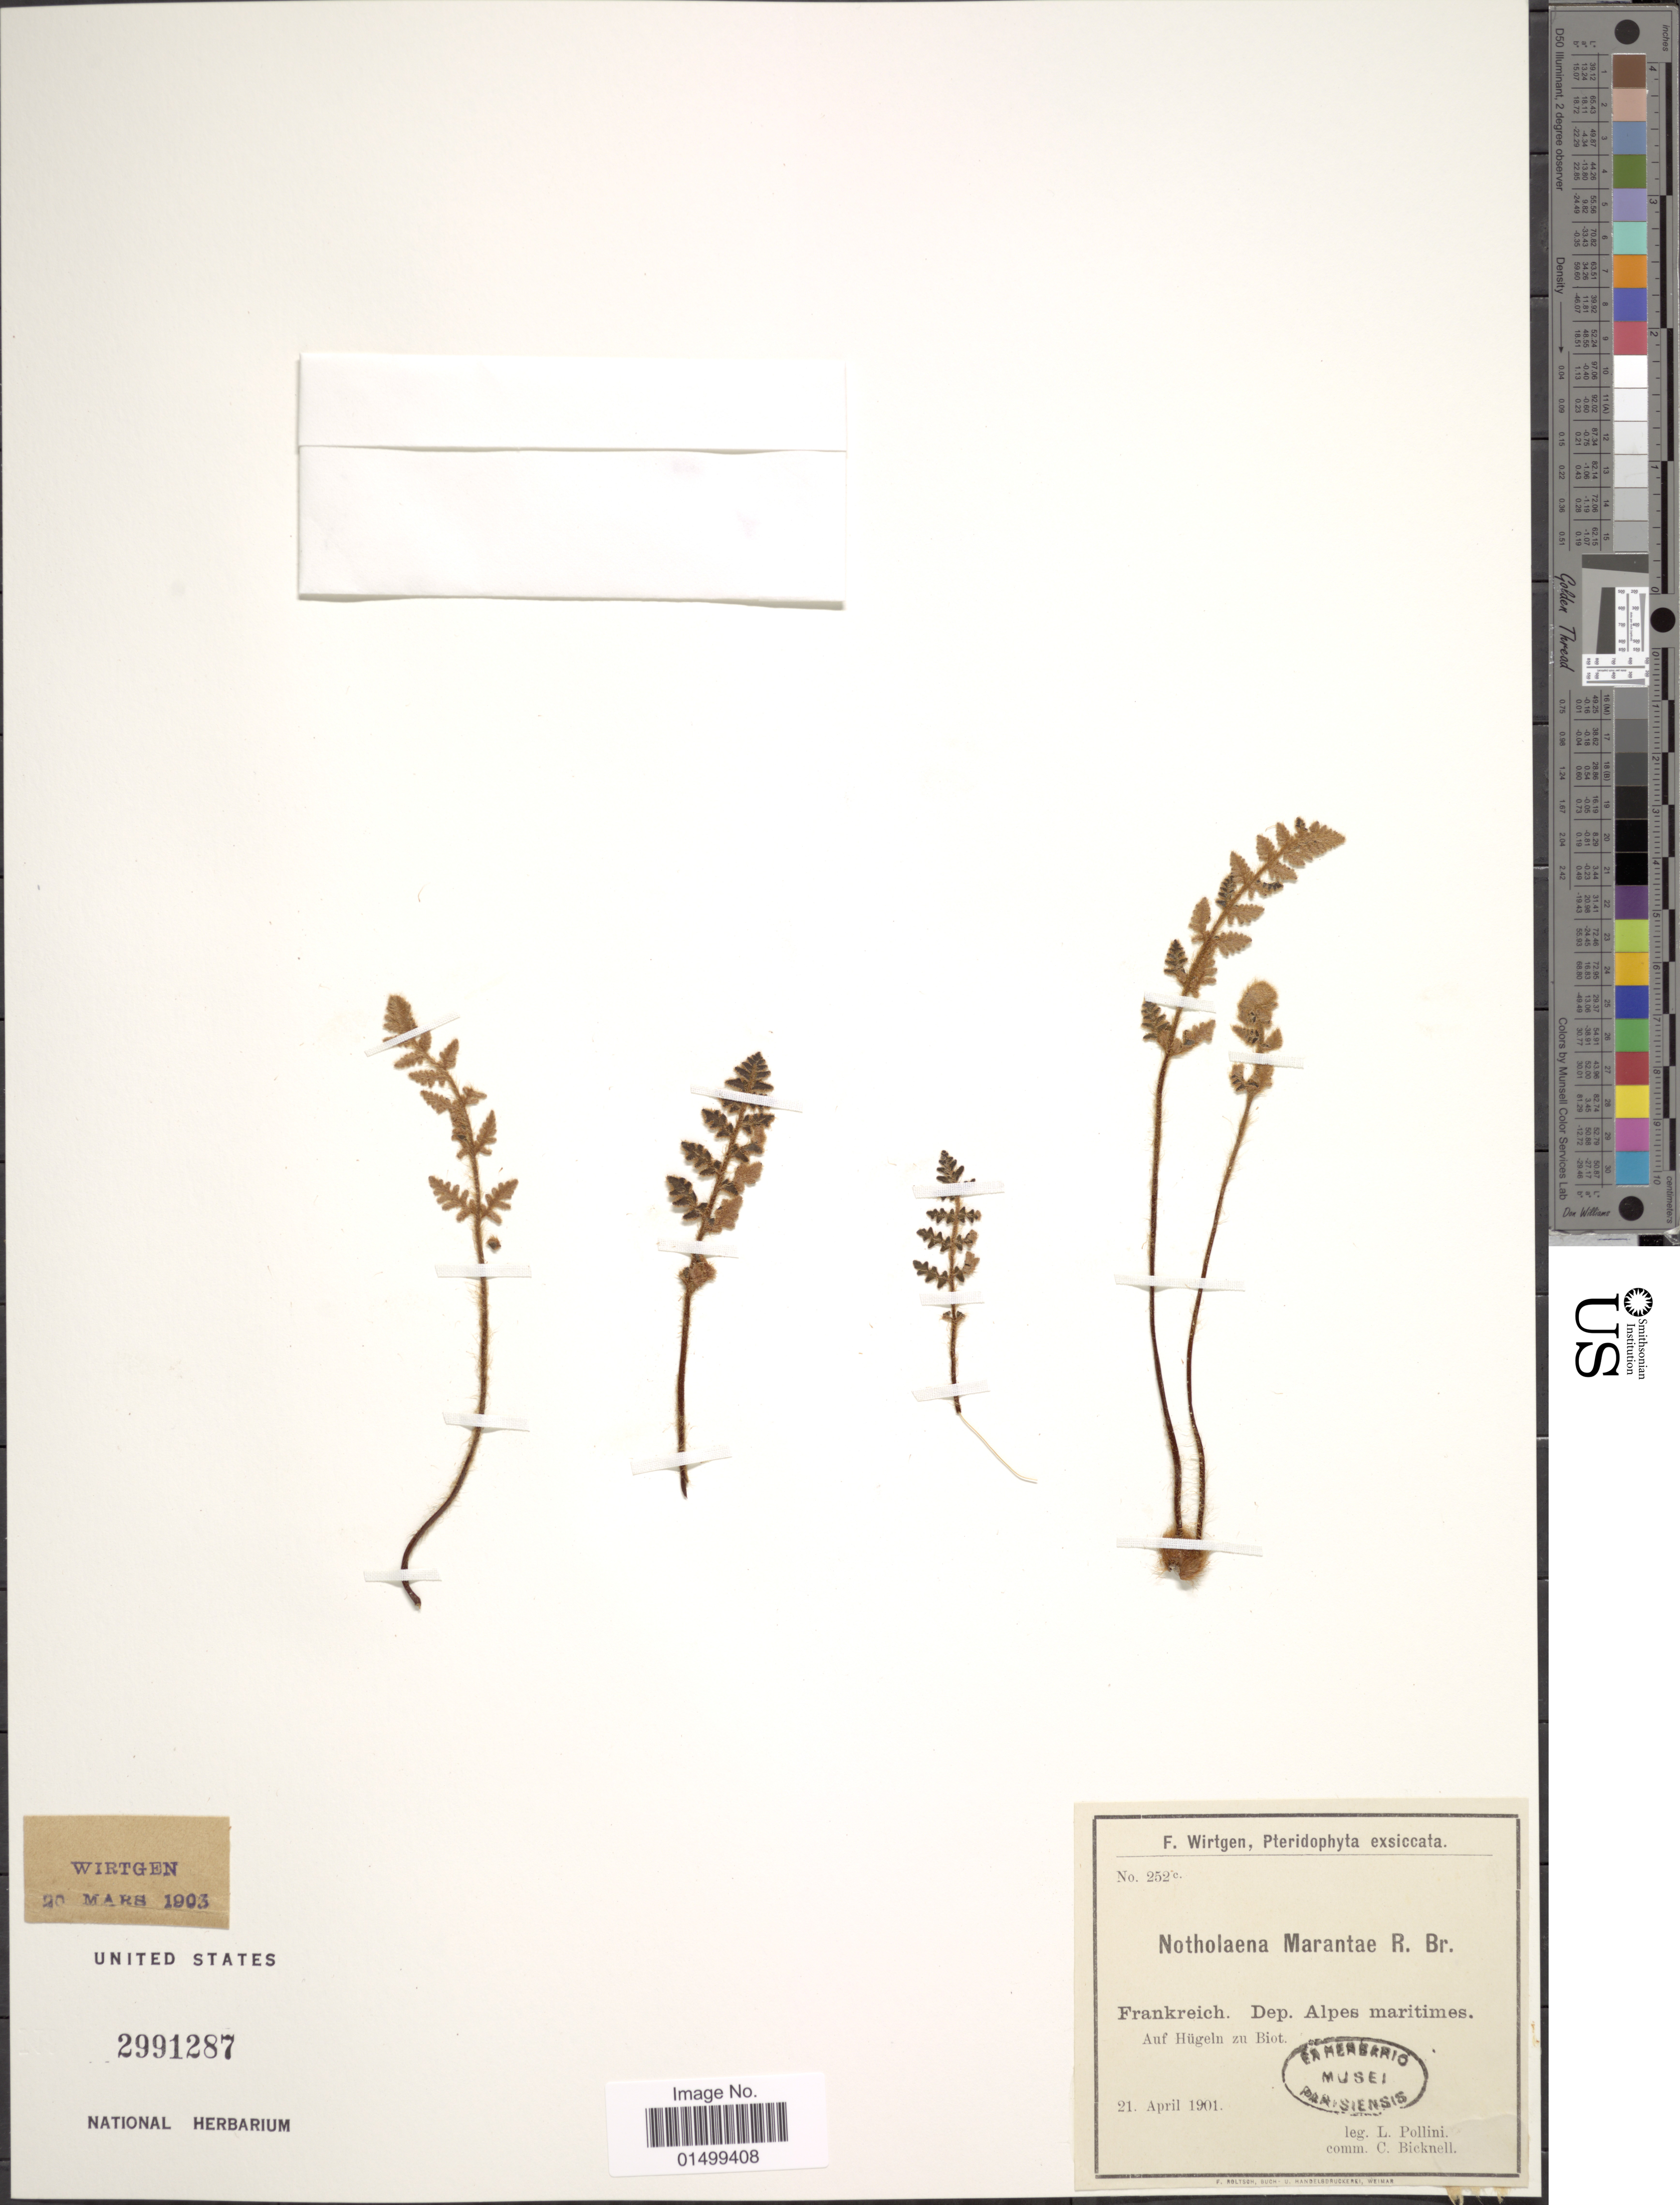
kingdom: Plantae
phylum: Tracheophyta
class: Polypodiopsida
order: Polypodiales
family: Pteridaceae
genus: Cheilanthes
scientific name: Cheilanthes marantae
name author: Domin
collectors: L. Pollini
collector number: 252c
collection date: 1901-04-21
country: France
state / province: Auvergne-Rhône-Alpes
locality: Dep. Alpes maritimes, auf Hügeln zn Biot.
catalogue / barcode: US 2991287